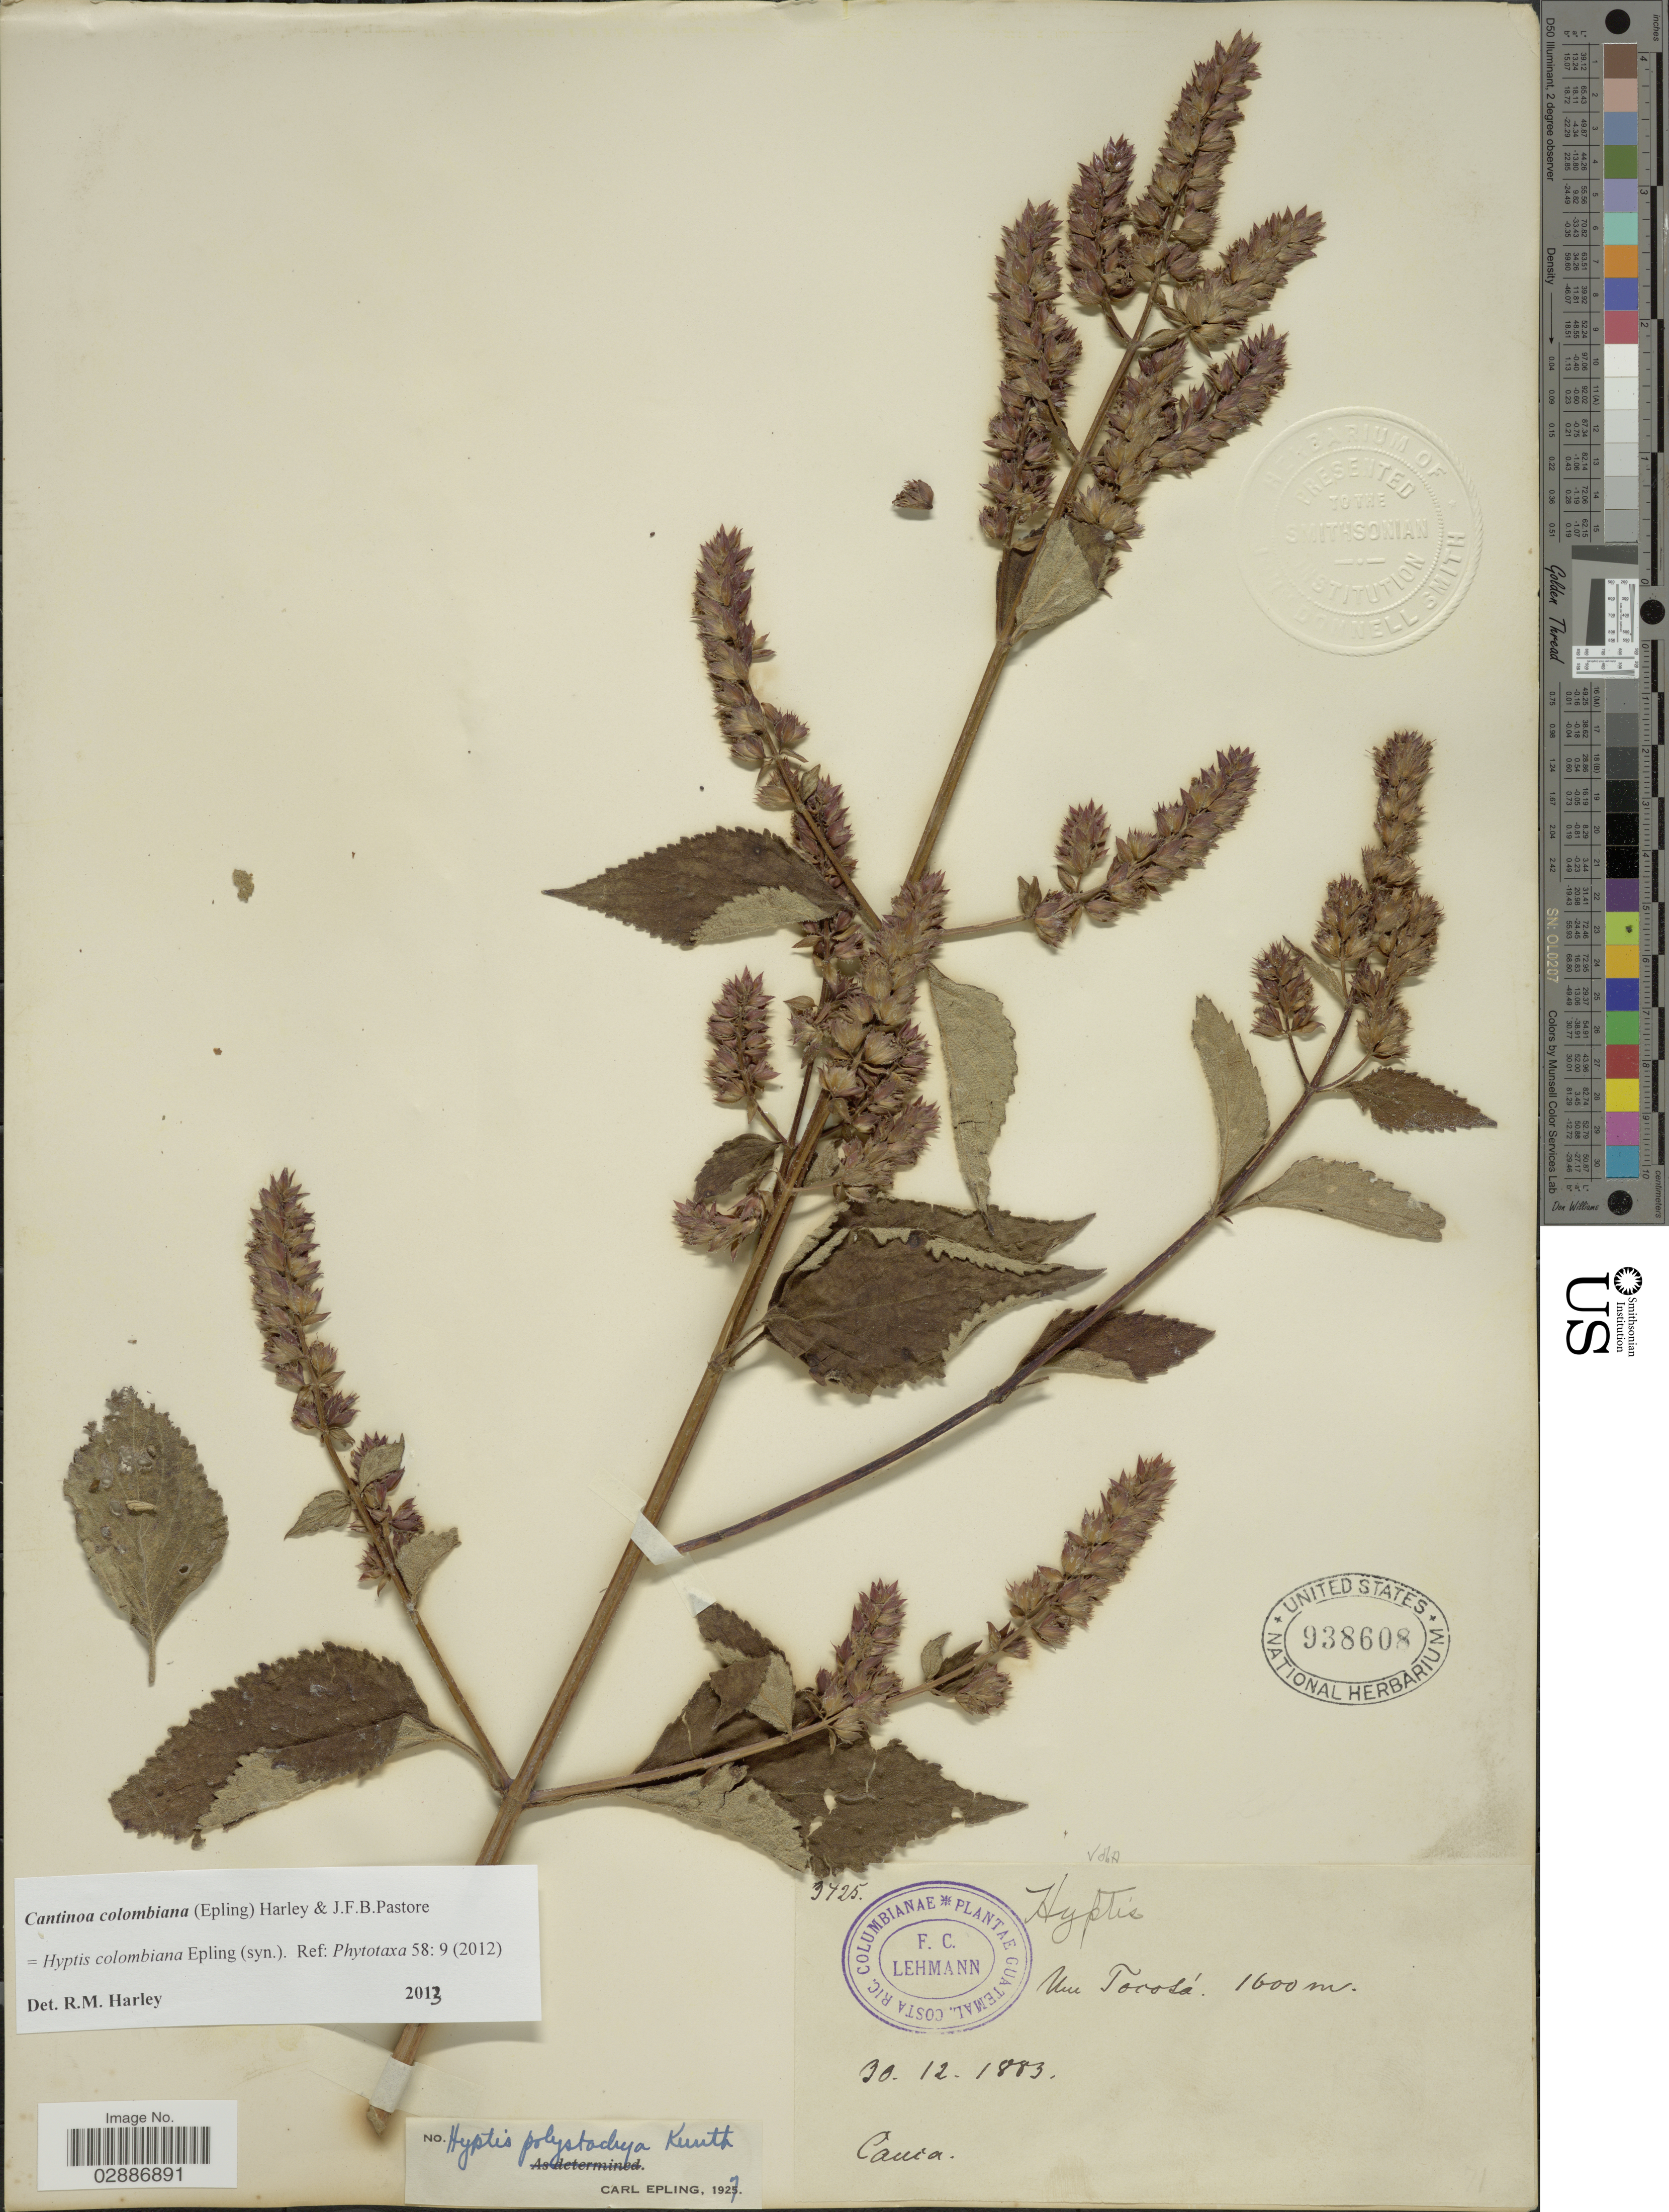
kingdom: Plantae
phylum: Tracheophyta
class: Magnoliopsida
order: Lamiales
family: Lamiaceae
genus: Cantinoa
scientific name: Cantinoa colombiana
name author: (Epling) Harley & J.F.B. Pastore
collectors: F. C. Lehmann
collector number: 3425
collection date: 1883-12-30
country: Colombia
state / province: Cauca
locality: Nm Tocotá.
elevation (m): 1600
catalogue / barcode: US 938608